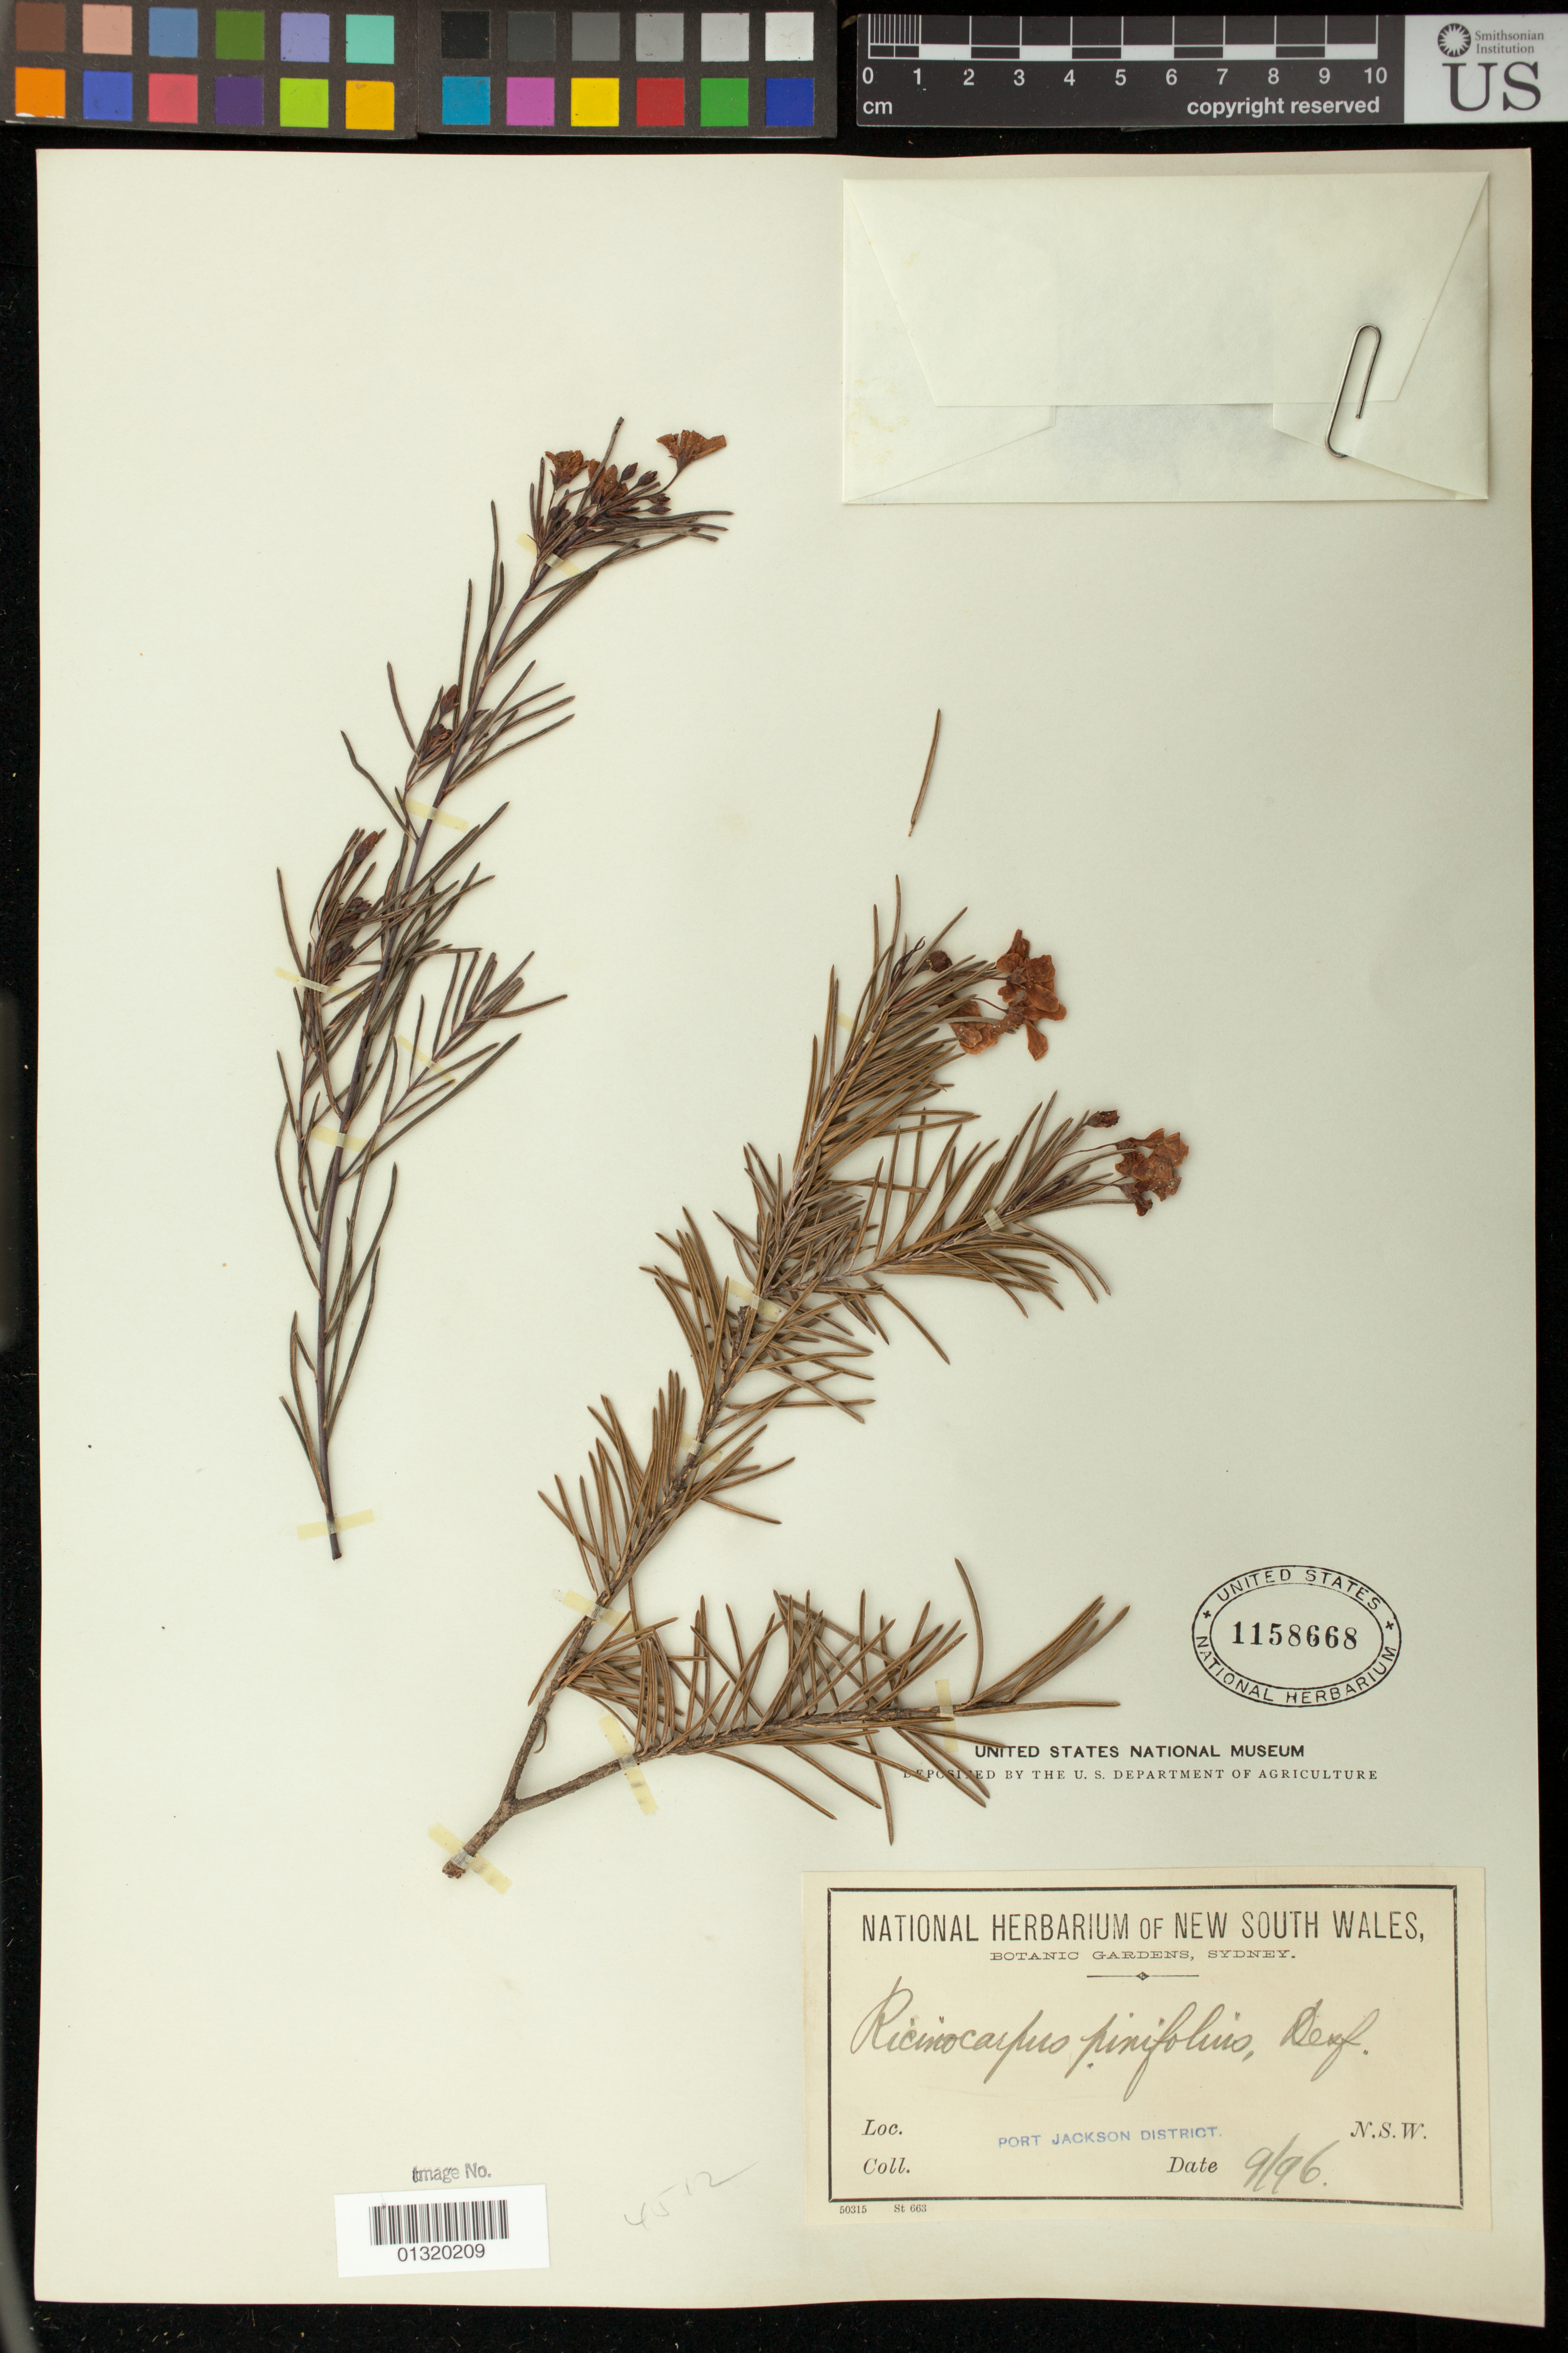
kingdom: Plantae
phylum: Tracheophyta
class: Magnoliopsida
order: Malpighiales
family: Euphorbiaceae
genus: Ricinocarpos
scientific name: Ricinocarpos pinifolius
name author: Desf.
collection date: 1896-09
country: Australia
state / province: New South Wales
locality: Port Jackson District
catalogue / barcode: US 1158668